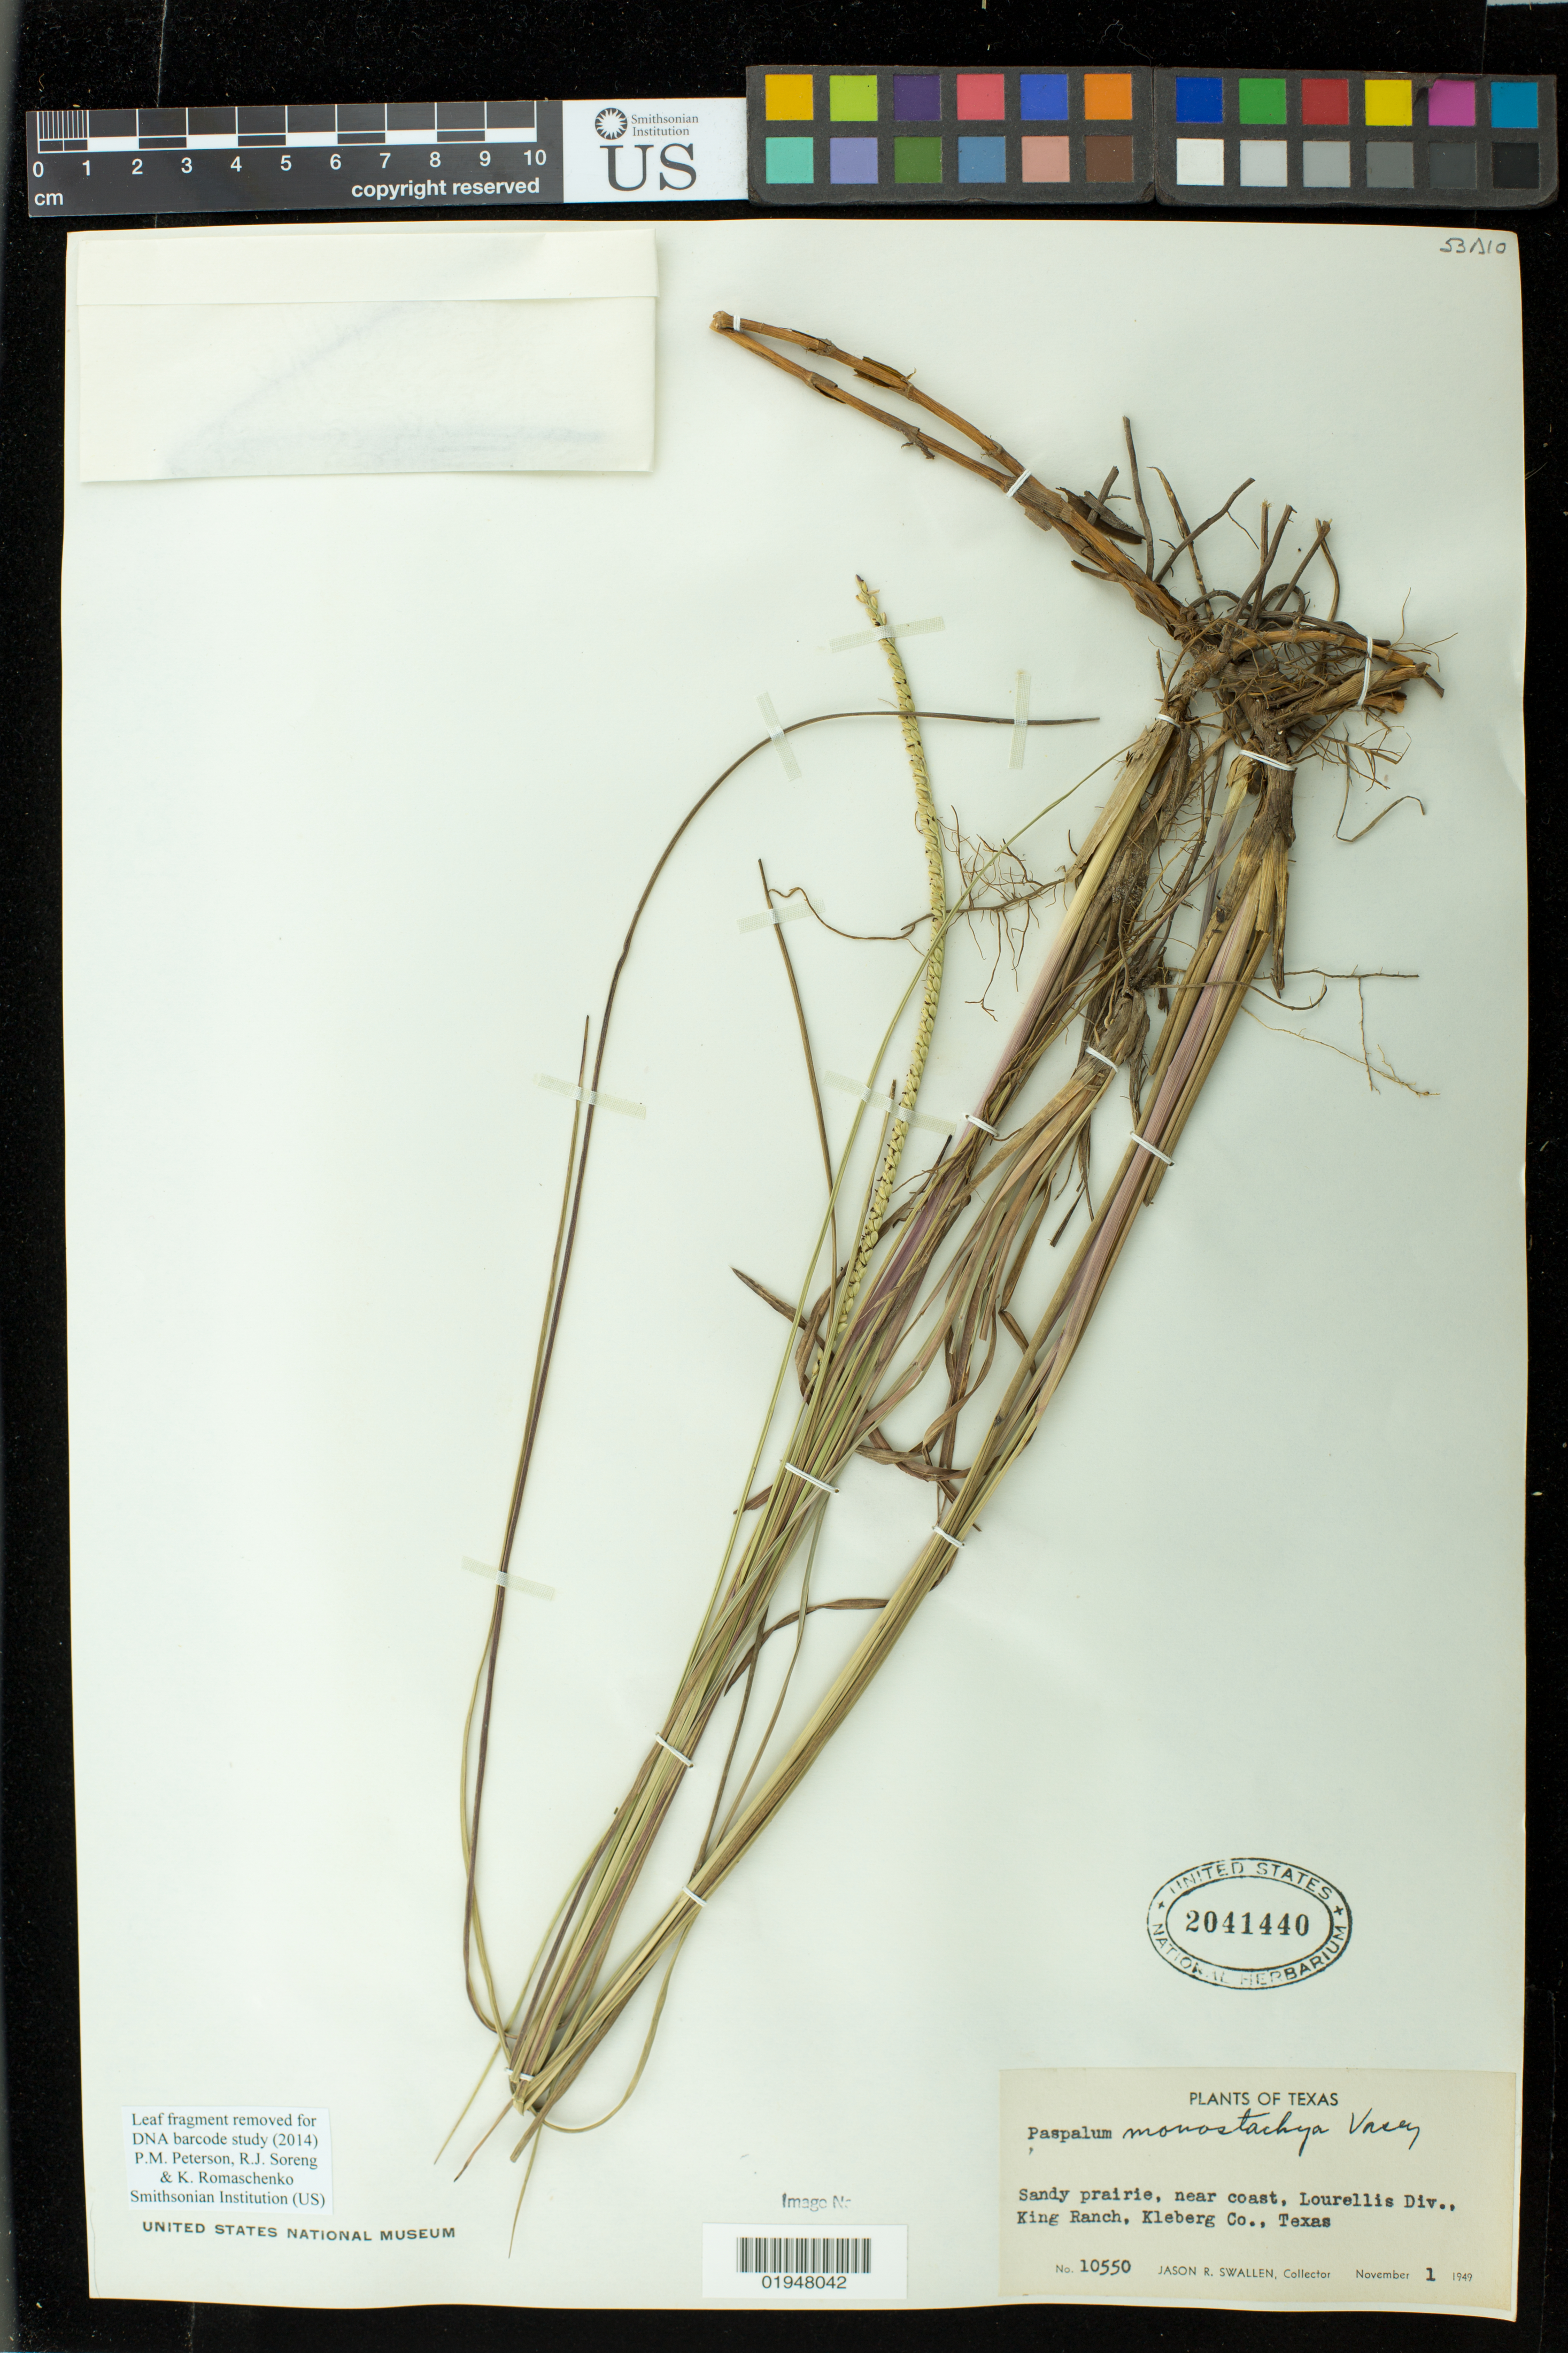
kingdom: Plantae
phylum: Tracheophyta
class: Liliopsida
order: Poales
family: Poaceae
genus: Paspalum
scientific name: Paspalum monostachyum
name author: Vasey ex Chapm.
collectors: J. R. Swallen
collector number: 10550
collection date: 1949-11-01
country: United States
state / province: Texas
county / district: Kleberg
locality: Sandy prairie, near coast, Lourellis Div., King Ranch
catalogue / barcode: US 2041440